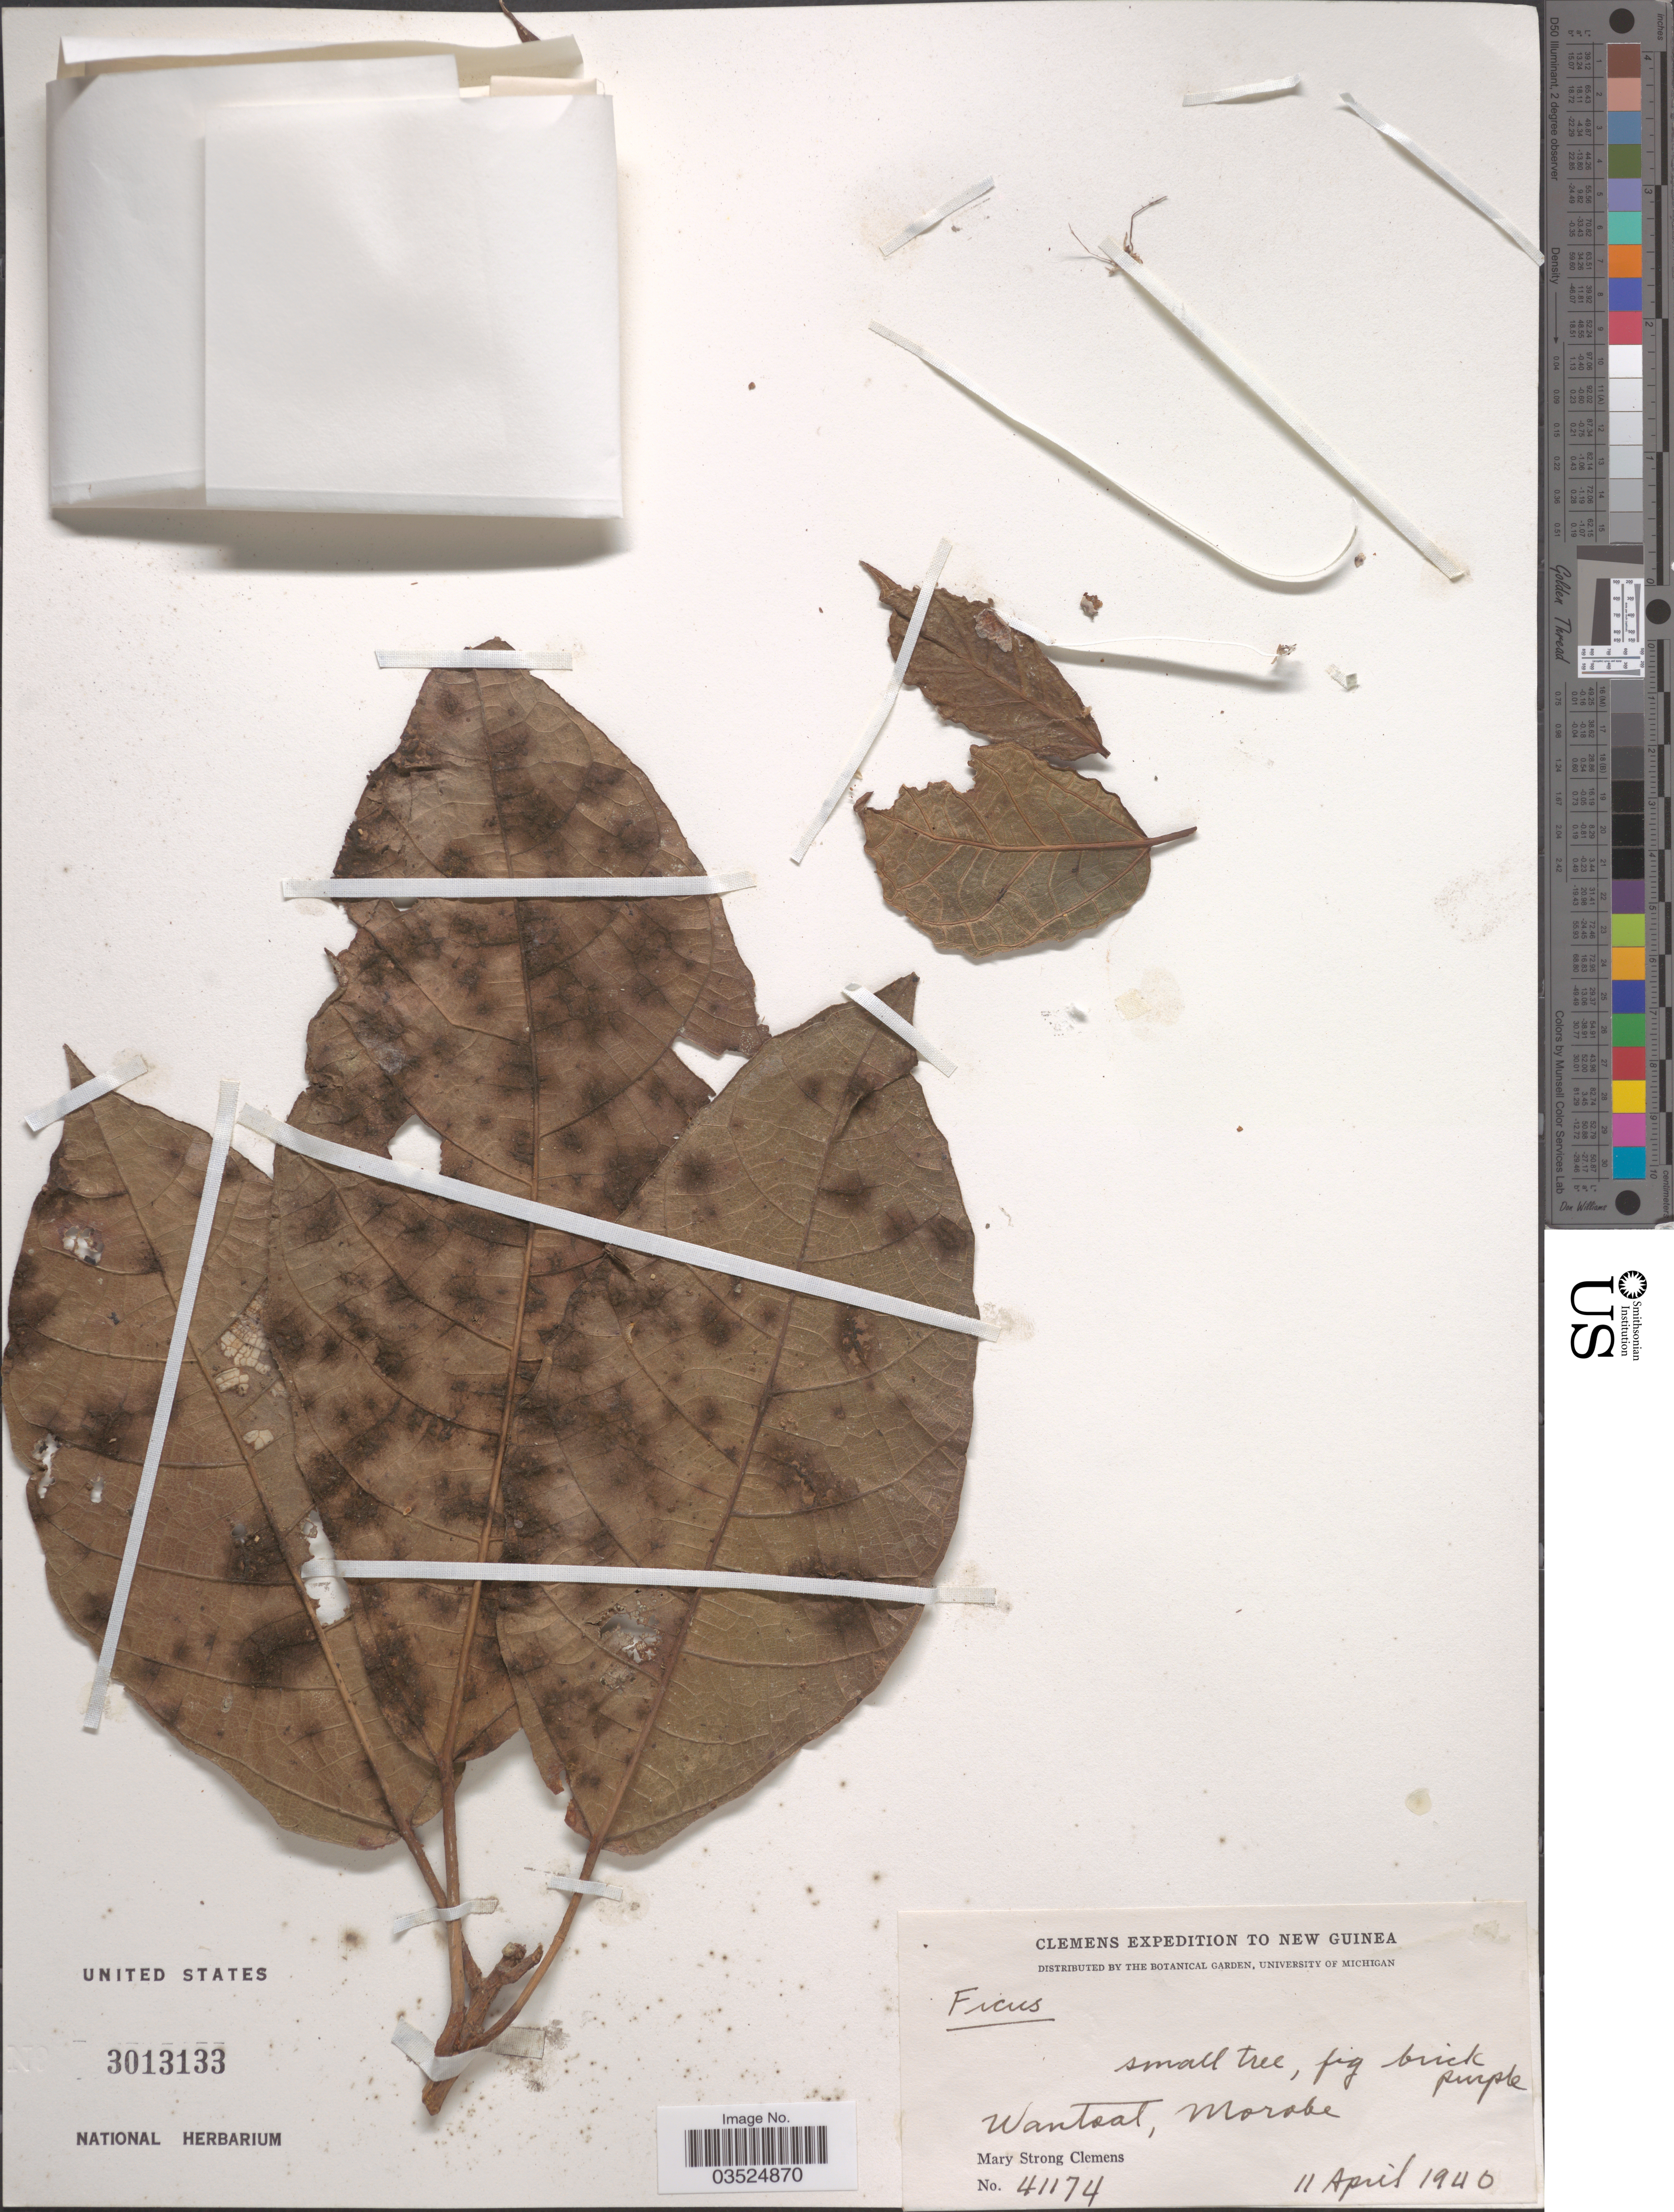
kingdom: Plantae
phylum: Tracheophyta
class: Magnoliopsida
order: Rosales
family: Moraceae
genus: Ficus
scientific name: Ficus sp.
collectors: M. S. Clemens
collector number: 41174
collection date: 1940-04-11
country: Papua New Guinea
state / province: Morobe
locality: New Guinea. Wantoat, Morobe.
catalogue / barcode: US 3013133